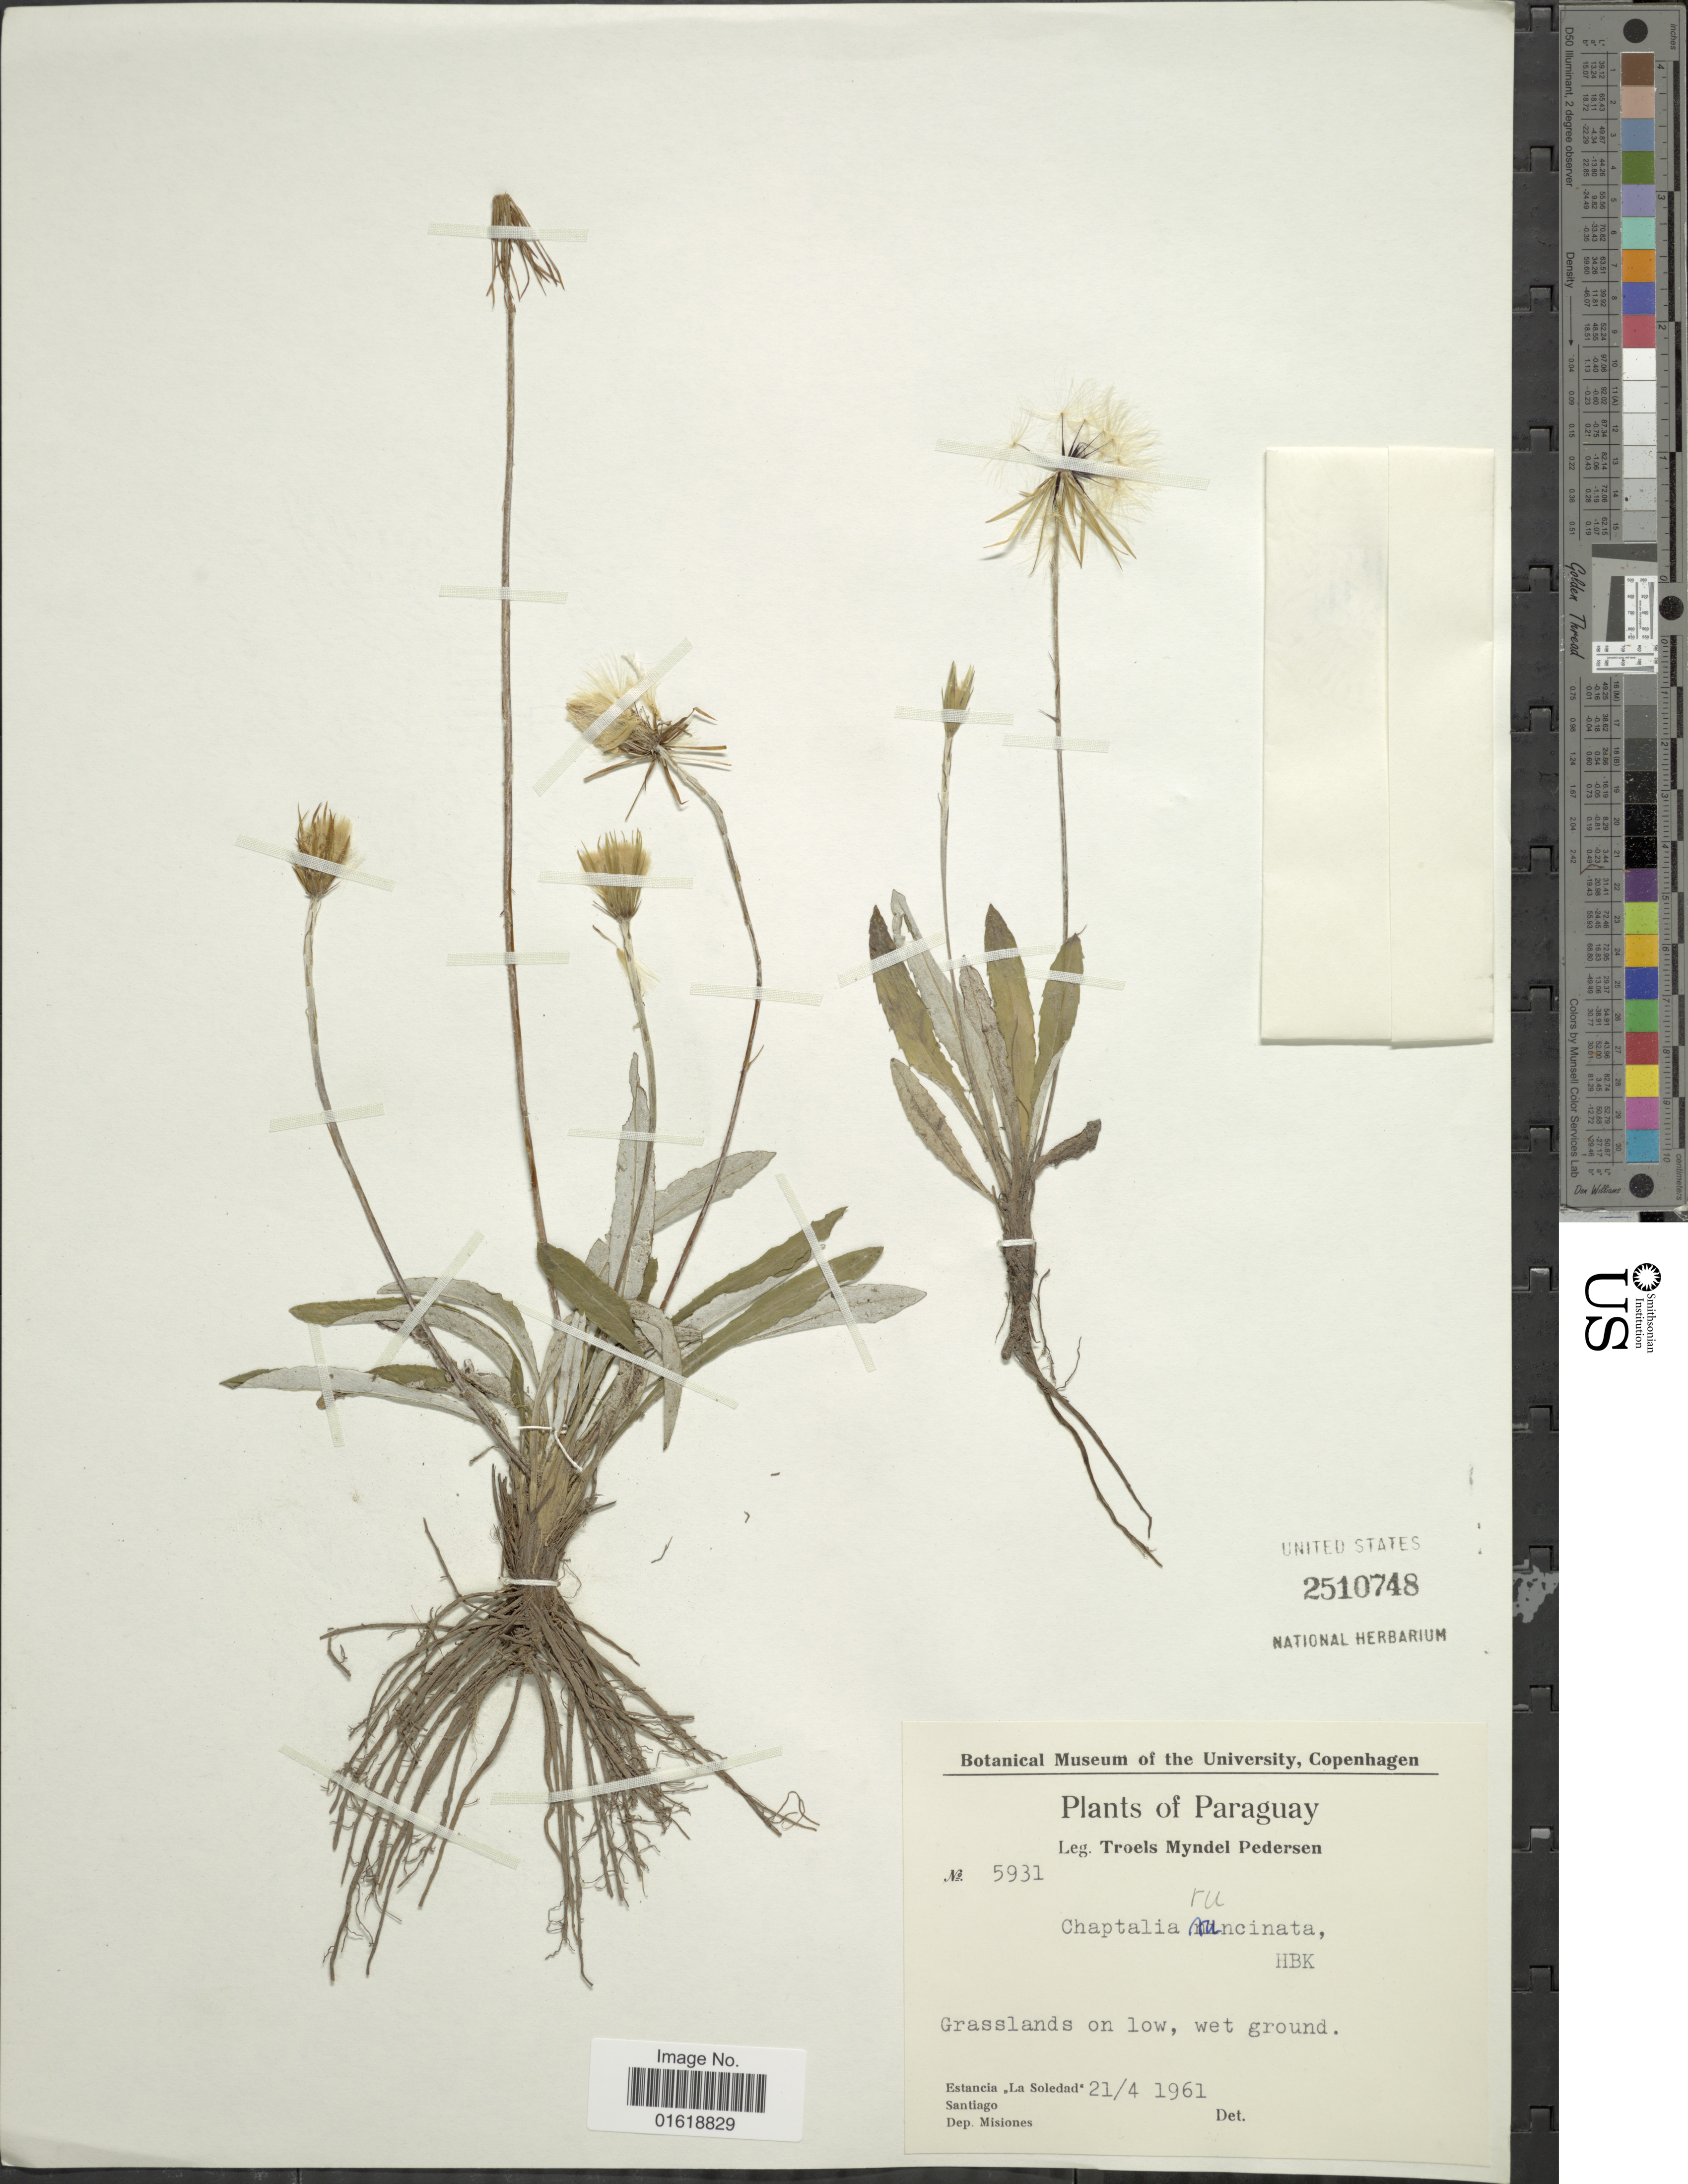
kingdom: Plantae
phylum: Tracheophyta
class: Magnoliopsida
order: Asterales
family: Asteraceae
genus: Chaptalia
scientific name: Chaptalia runcinata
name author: Kunth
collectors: T. Pederson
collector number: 5931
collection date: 1961-04-21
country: Paraguay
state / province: Misiones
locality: Estancia "La Soledad". Santiago. Dep. Misiones.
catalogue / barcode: US 2510748